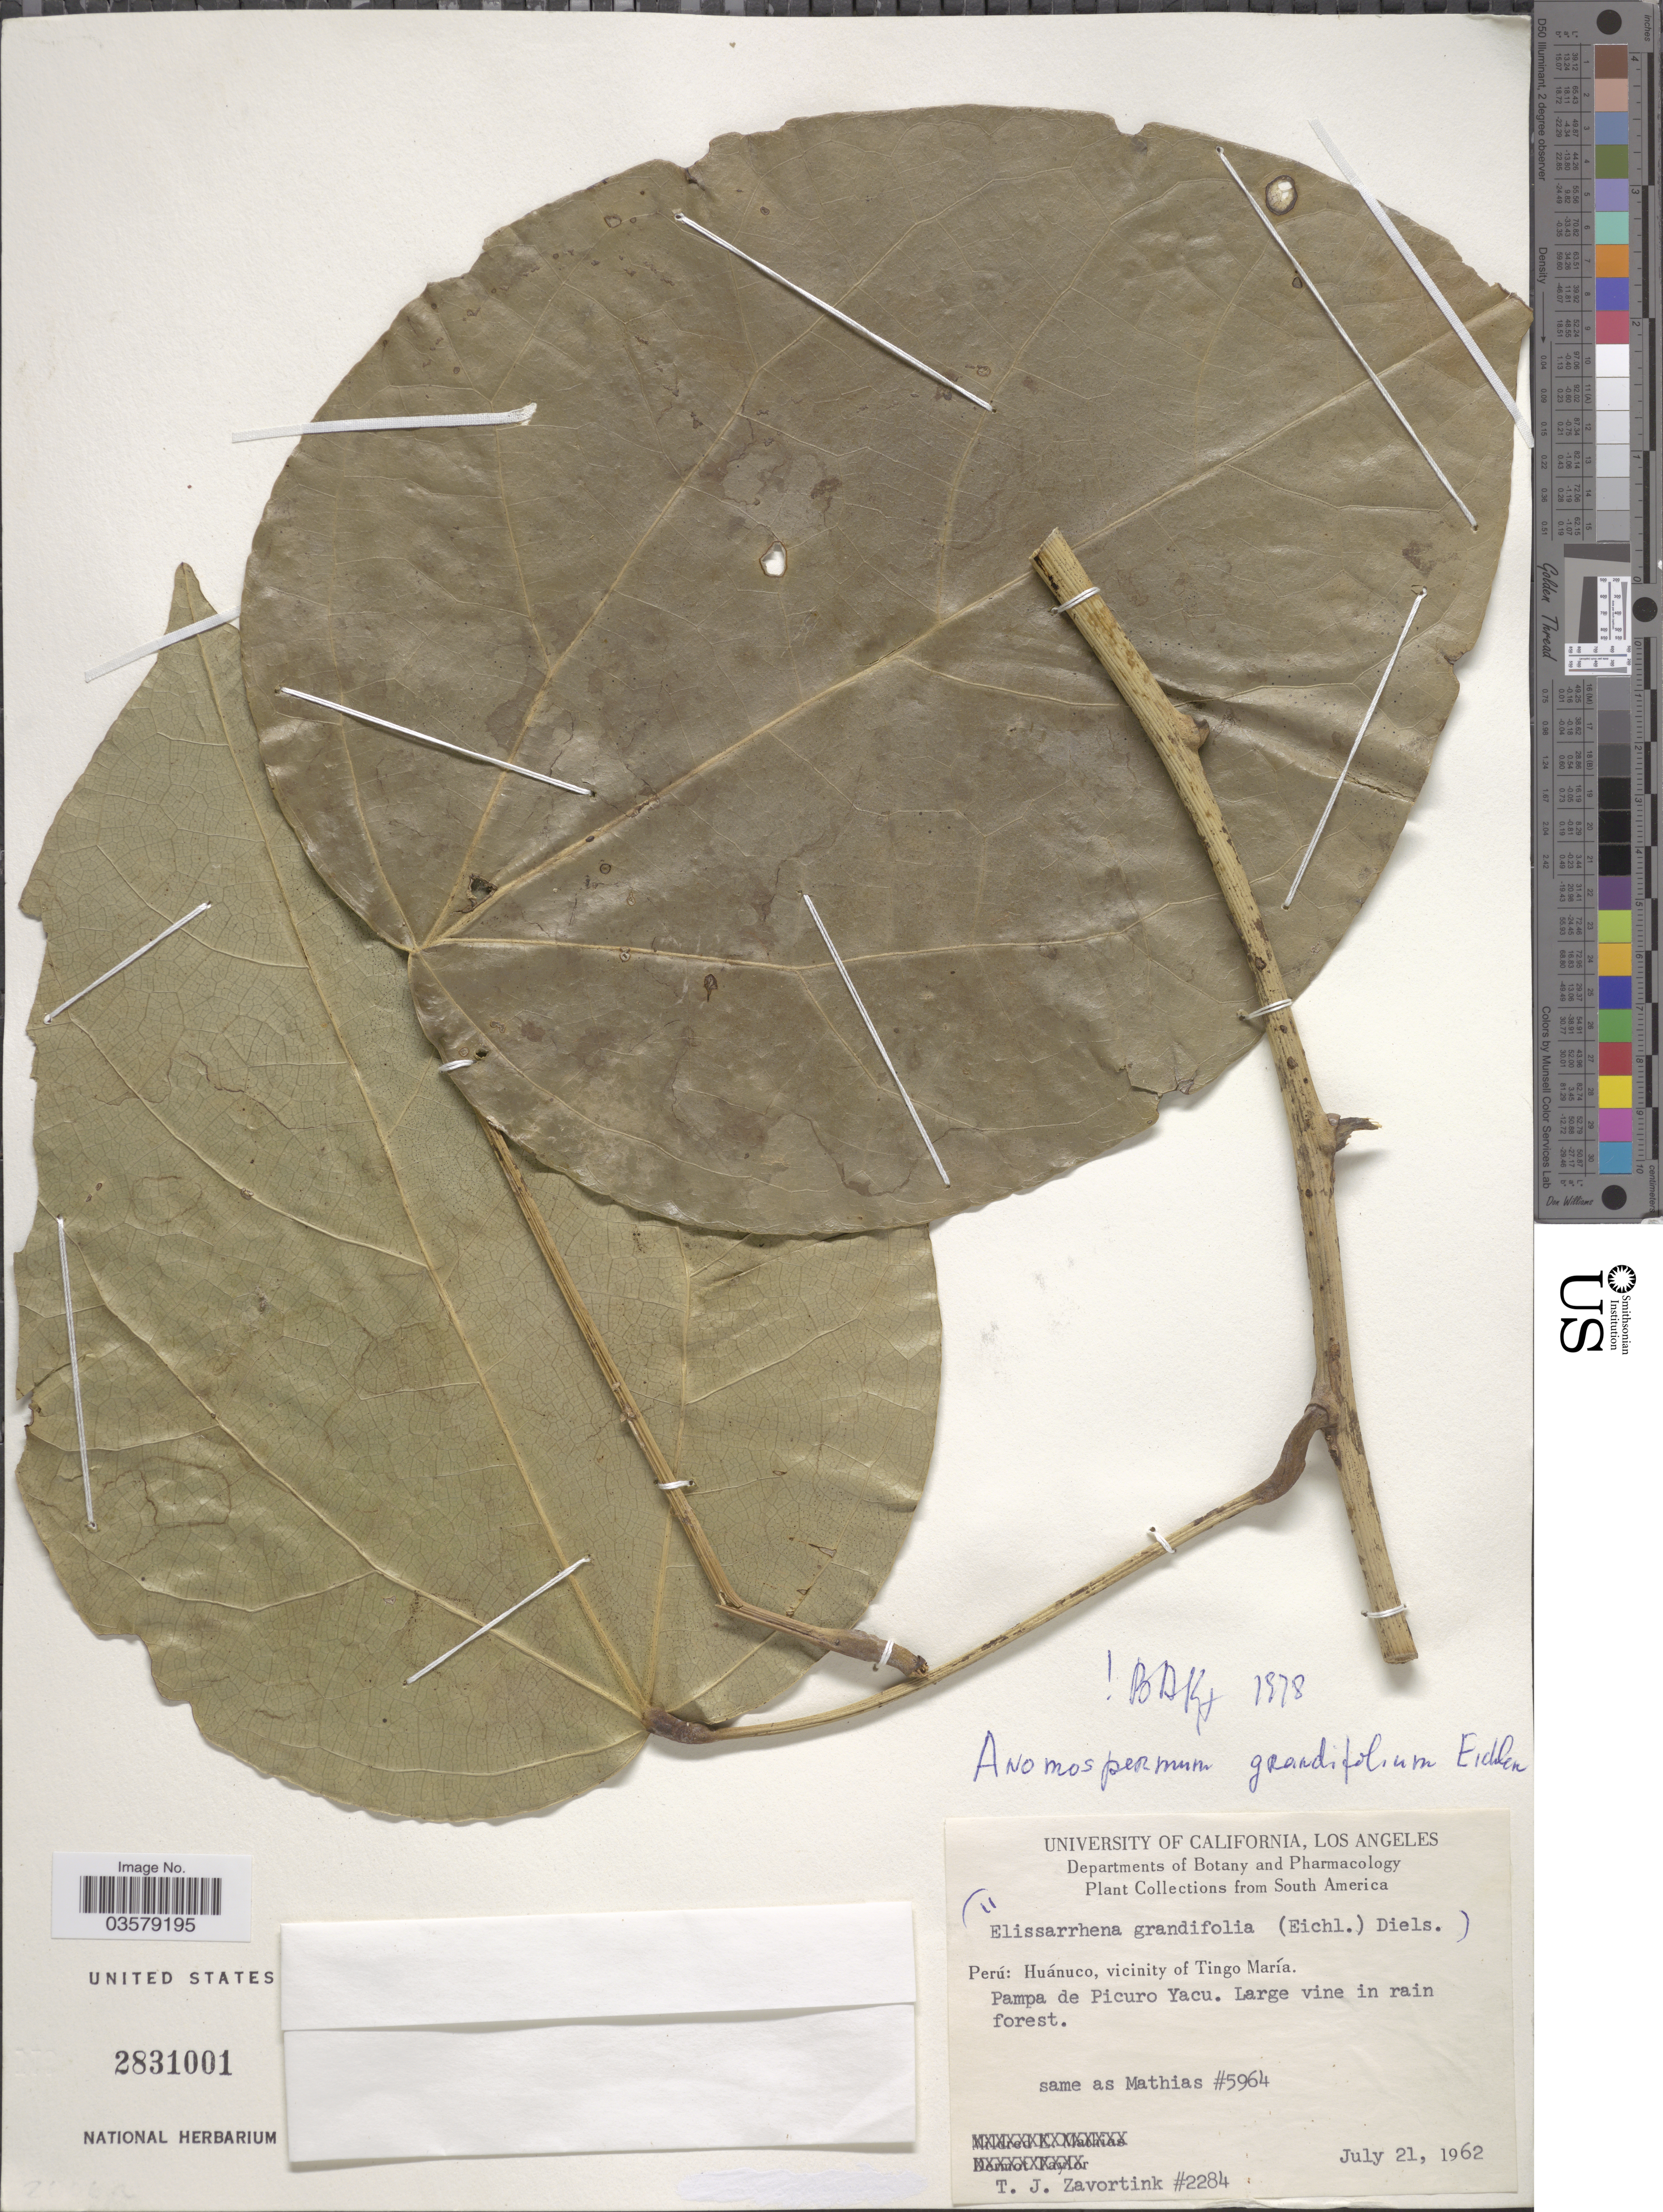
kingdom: Plantae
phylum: Tracheophyta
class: Magnoliopsida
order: Ranunculales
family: Menispermaceae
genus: Anomospermum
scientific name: Anomospermum grandifolium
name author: Eichler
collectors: T. Zavortink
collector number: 2284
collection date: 1962-07-21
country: Peru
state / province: Huánuco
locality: Vicinity of Tingo María. Pampa de Picuro Yacu.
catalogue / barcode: US 2831001